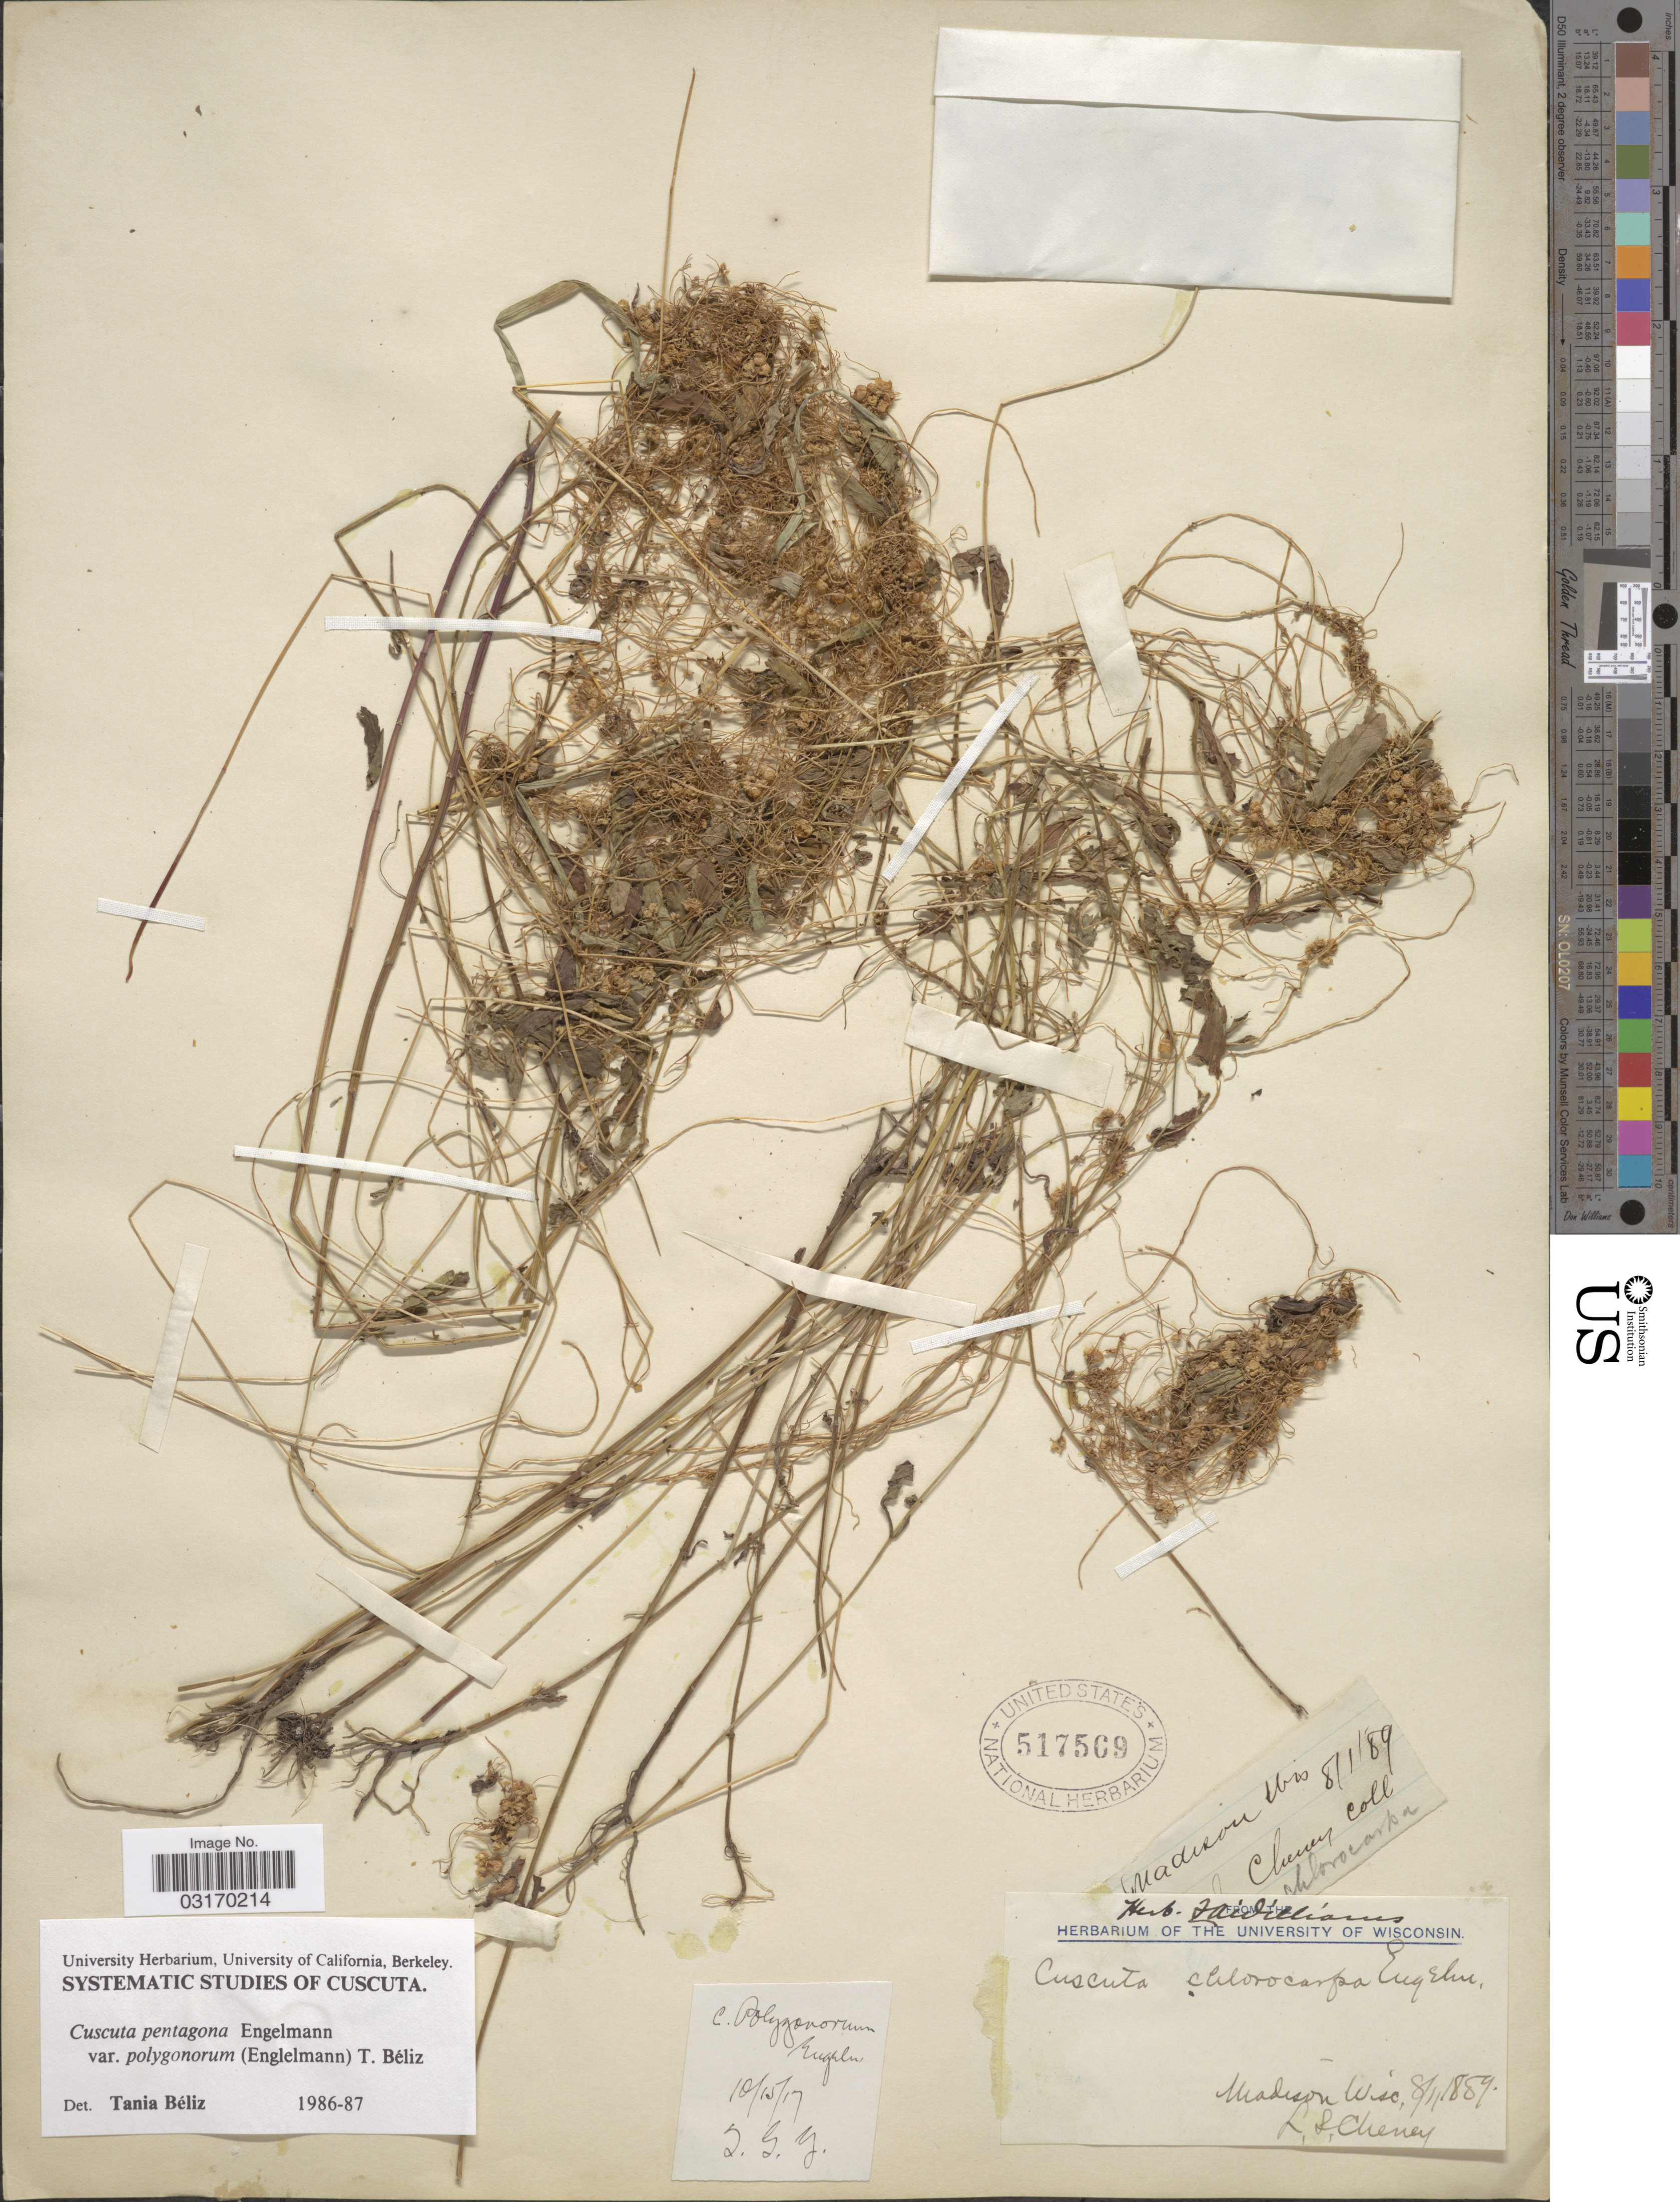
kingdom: Plantae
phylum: Tracheophyta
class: Magnoliopsida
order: Solanales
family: Convolvulaceae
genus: Cuscuta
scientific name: Cuscuta pentagona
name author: Engelm.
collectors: L. Cheney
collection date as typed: Transcribed d/m/y: 1/8/89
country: United States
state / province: Wisconsin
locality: Madison.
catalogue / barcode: US 517569